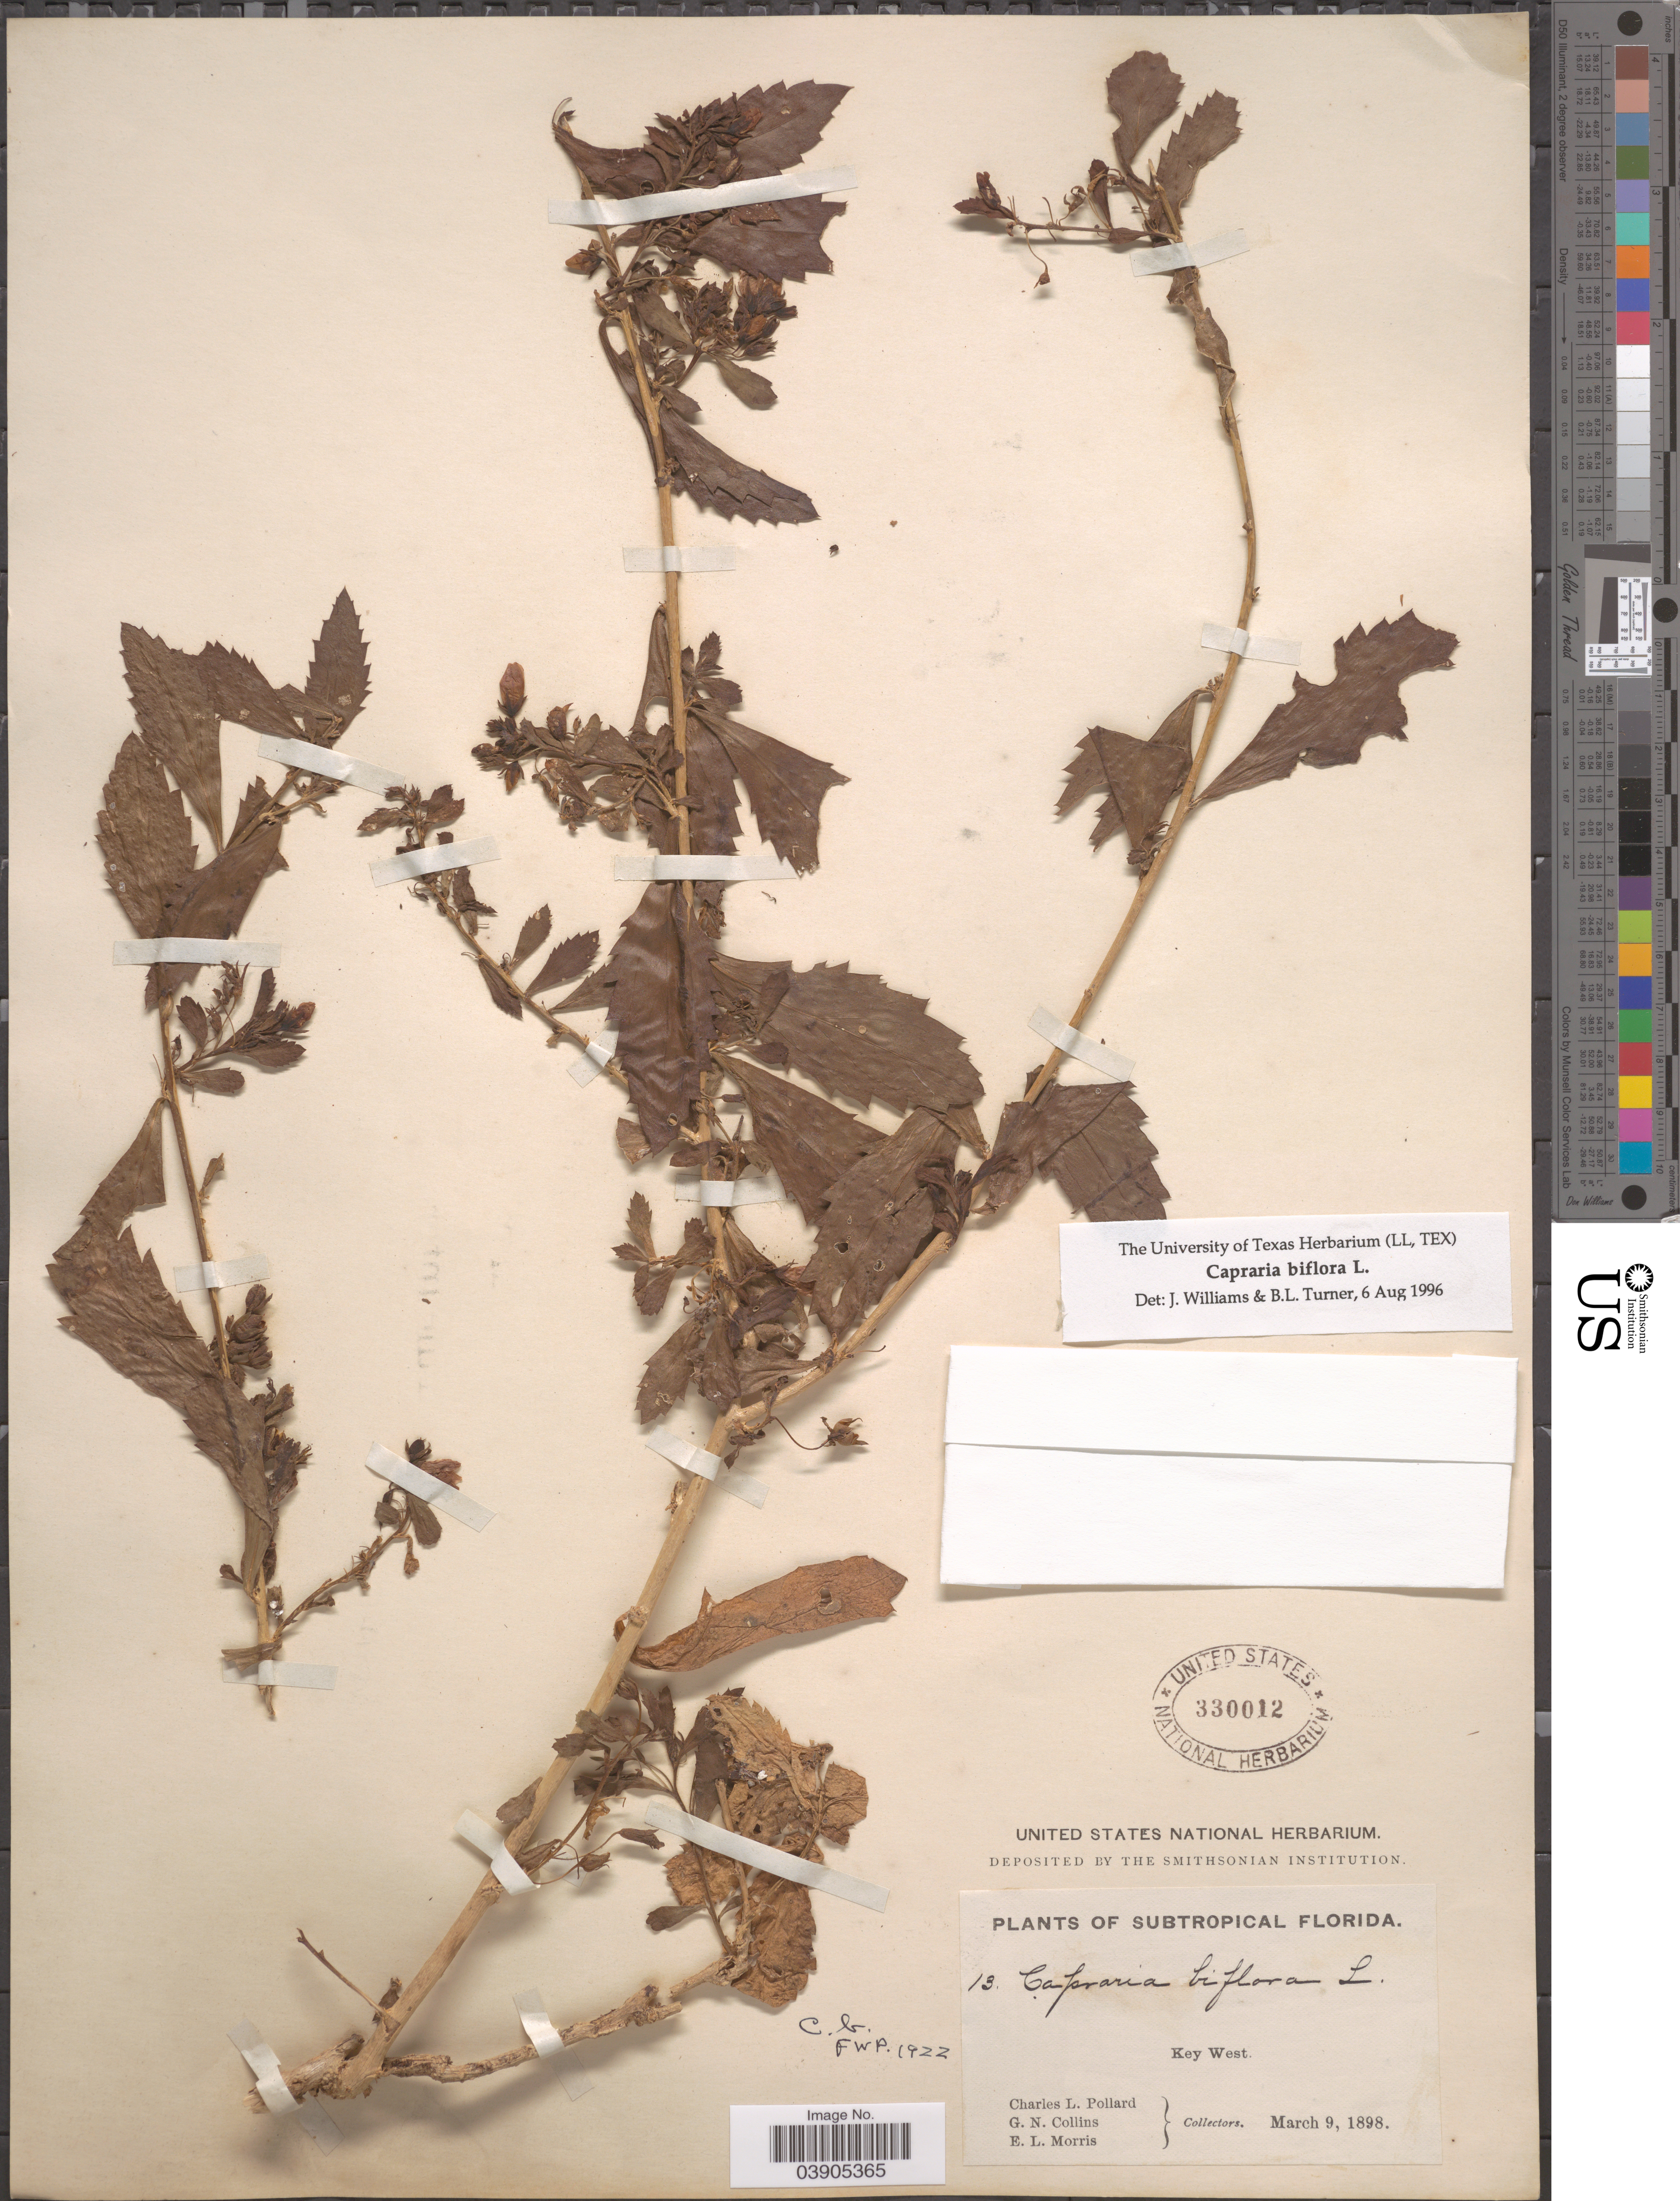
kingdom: Plantae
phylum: Tracheophyta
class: Magnoliopsida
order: Lamiales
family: Scrophulariaceae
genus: Capraria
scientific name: Capraria biflora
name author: L.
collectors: C. L. Pollard, G. Collins & E. Morris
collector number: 13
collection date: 1898-03-09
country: United States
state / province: Florida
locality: Subtropical Florida. Key West.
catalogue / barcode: US 330012